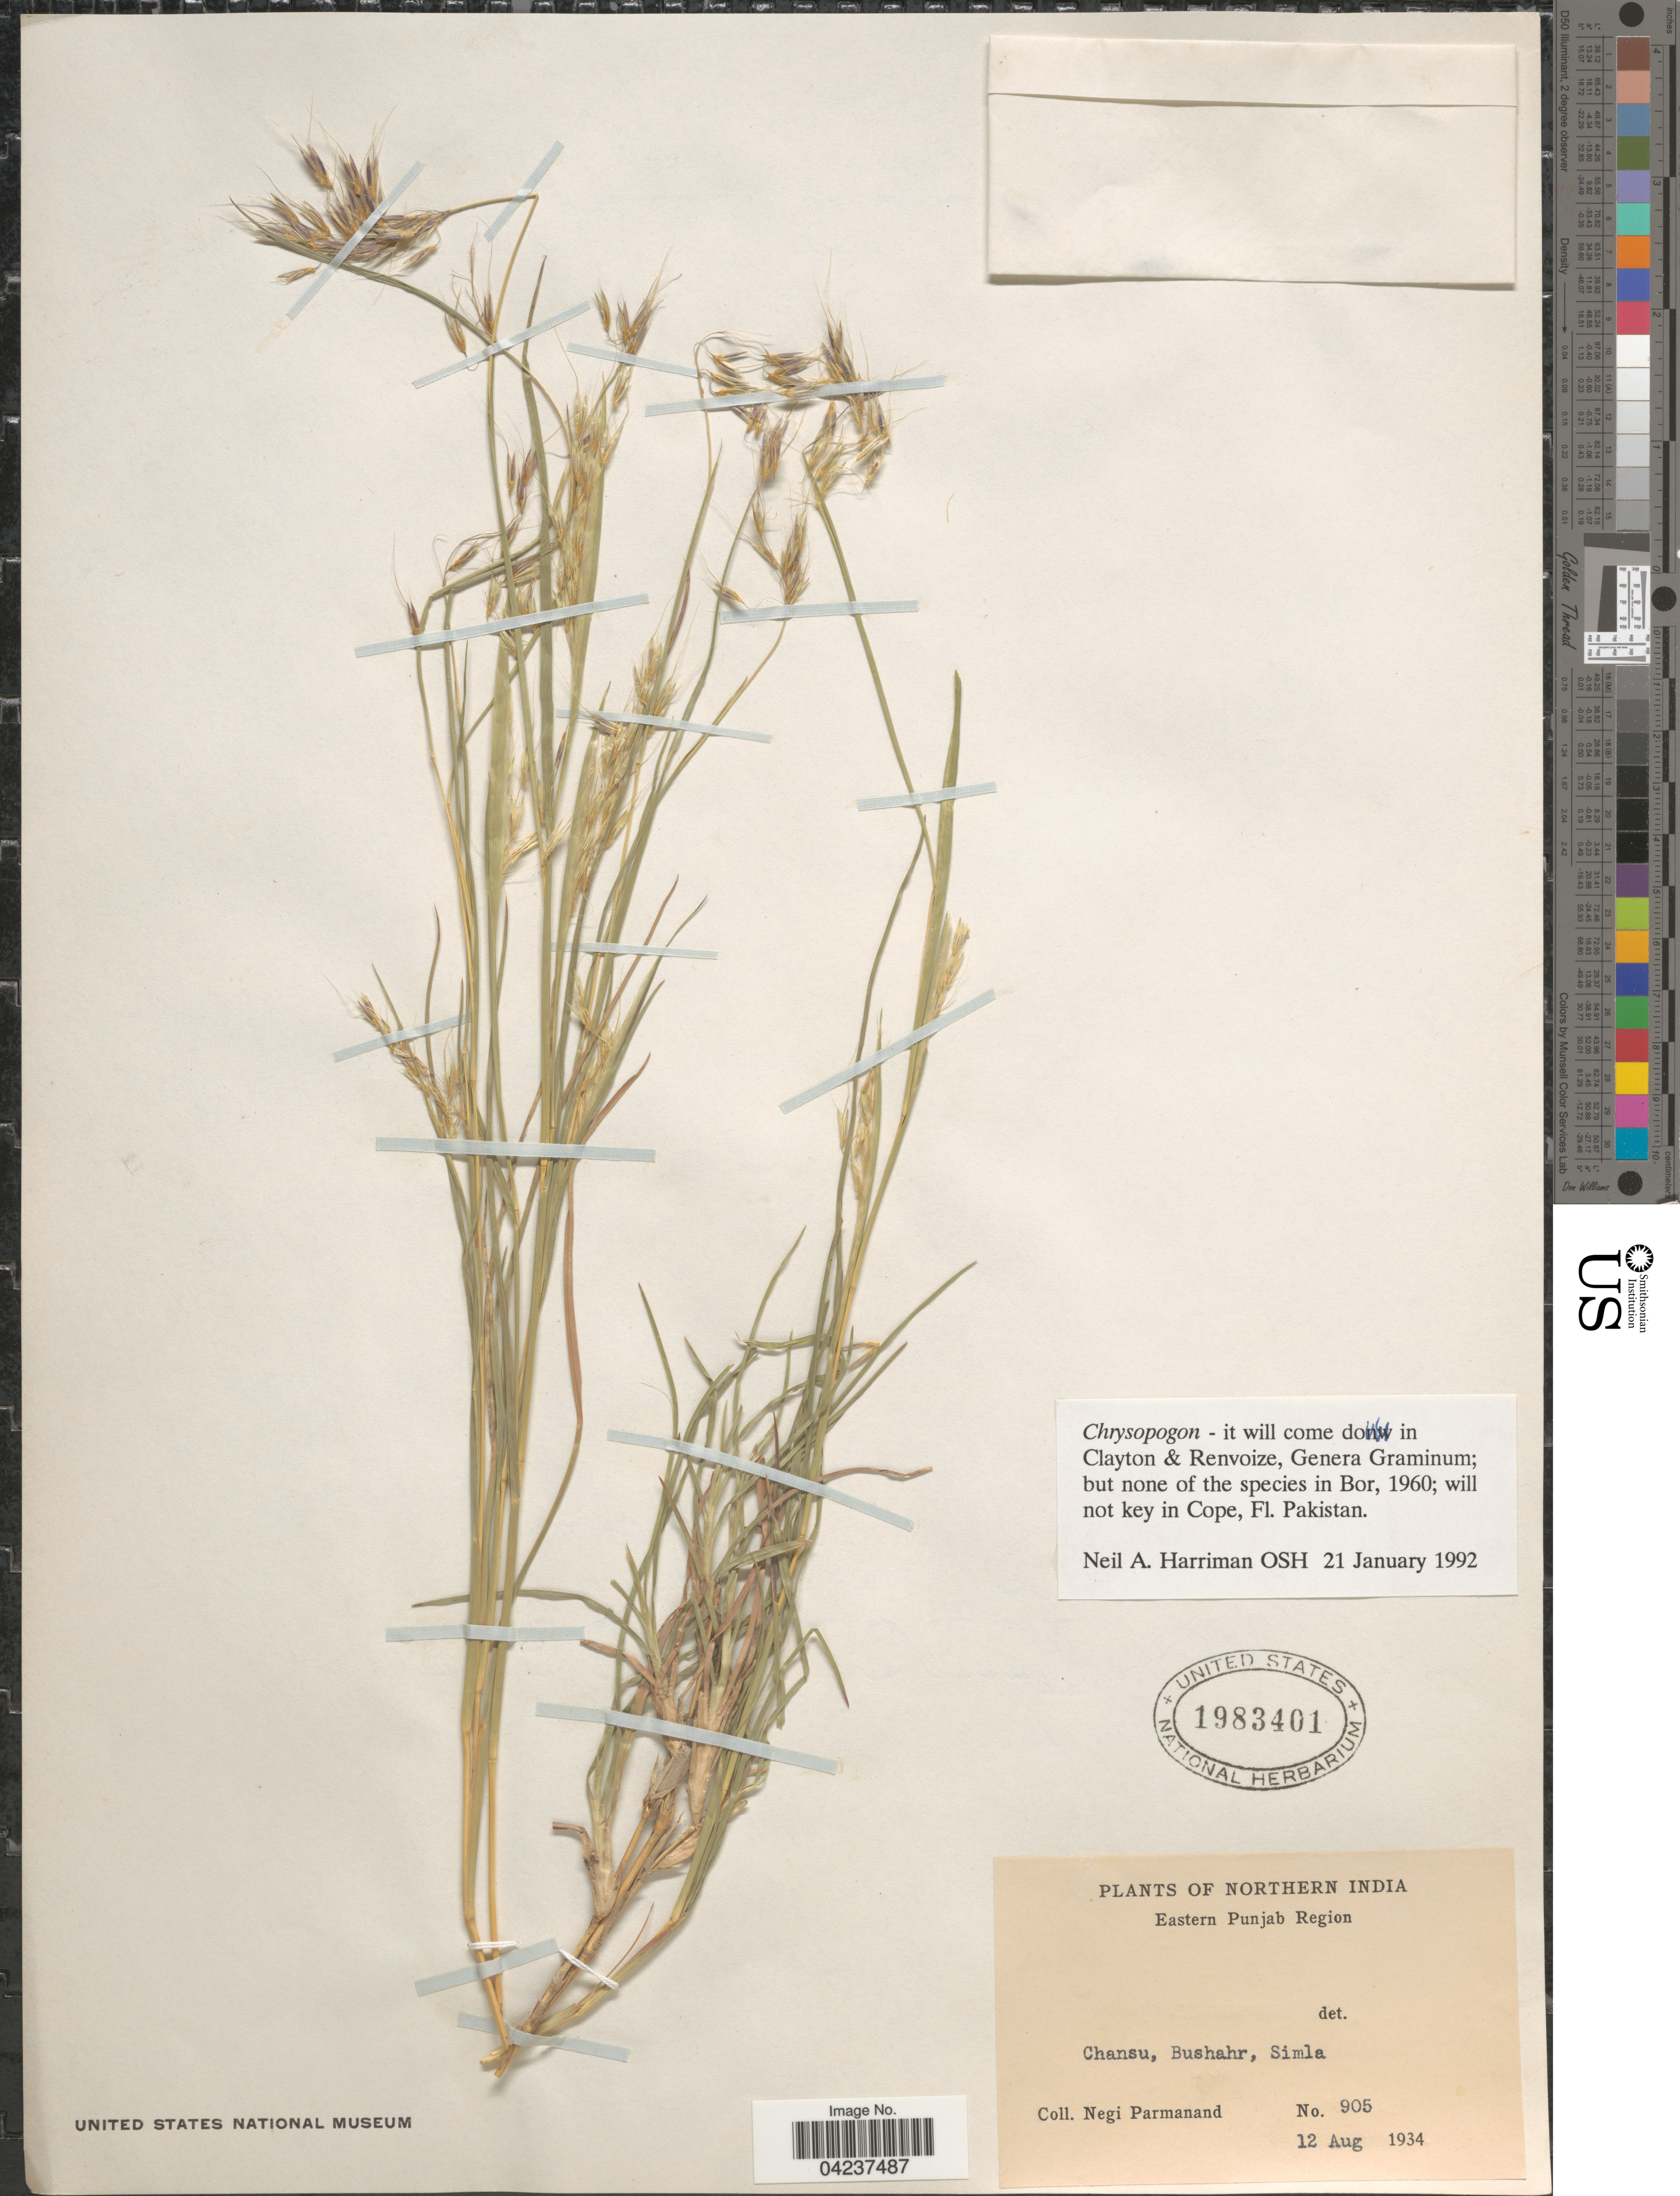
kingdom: Plantae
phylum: Tracheophyta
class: Liliopsida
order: Poales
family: Poaceae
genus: Chrysopogon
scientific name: Chrysopogon sp.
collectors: N. Parmanand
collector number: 905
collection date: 1934-08-12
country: India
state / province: Himachal Pradesh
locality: Northern India. Eastern Punjab Region. Chansu, Bushahr, Simla.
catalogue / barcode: US 1983401